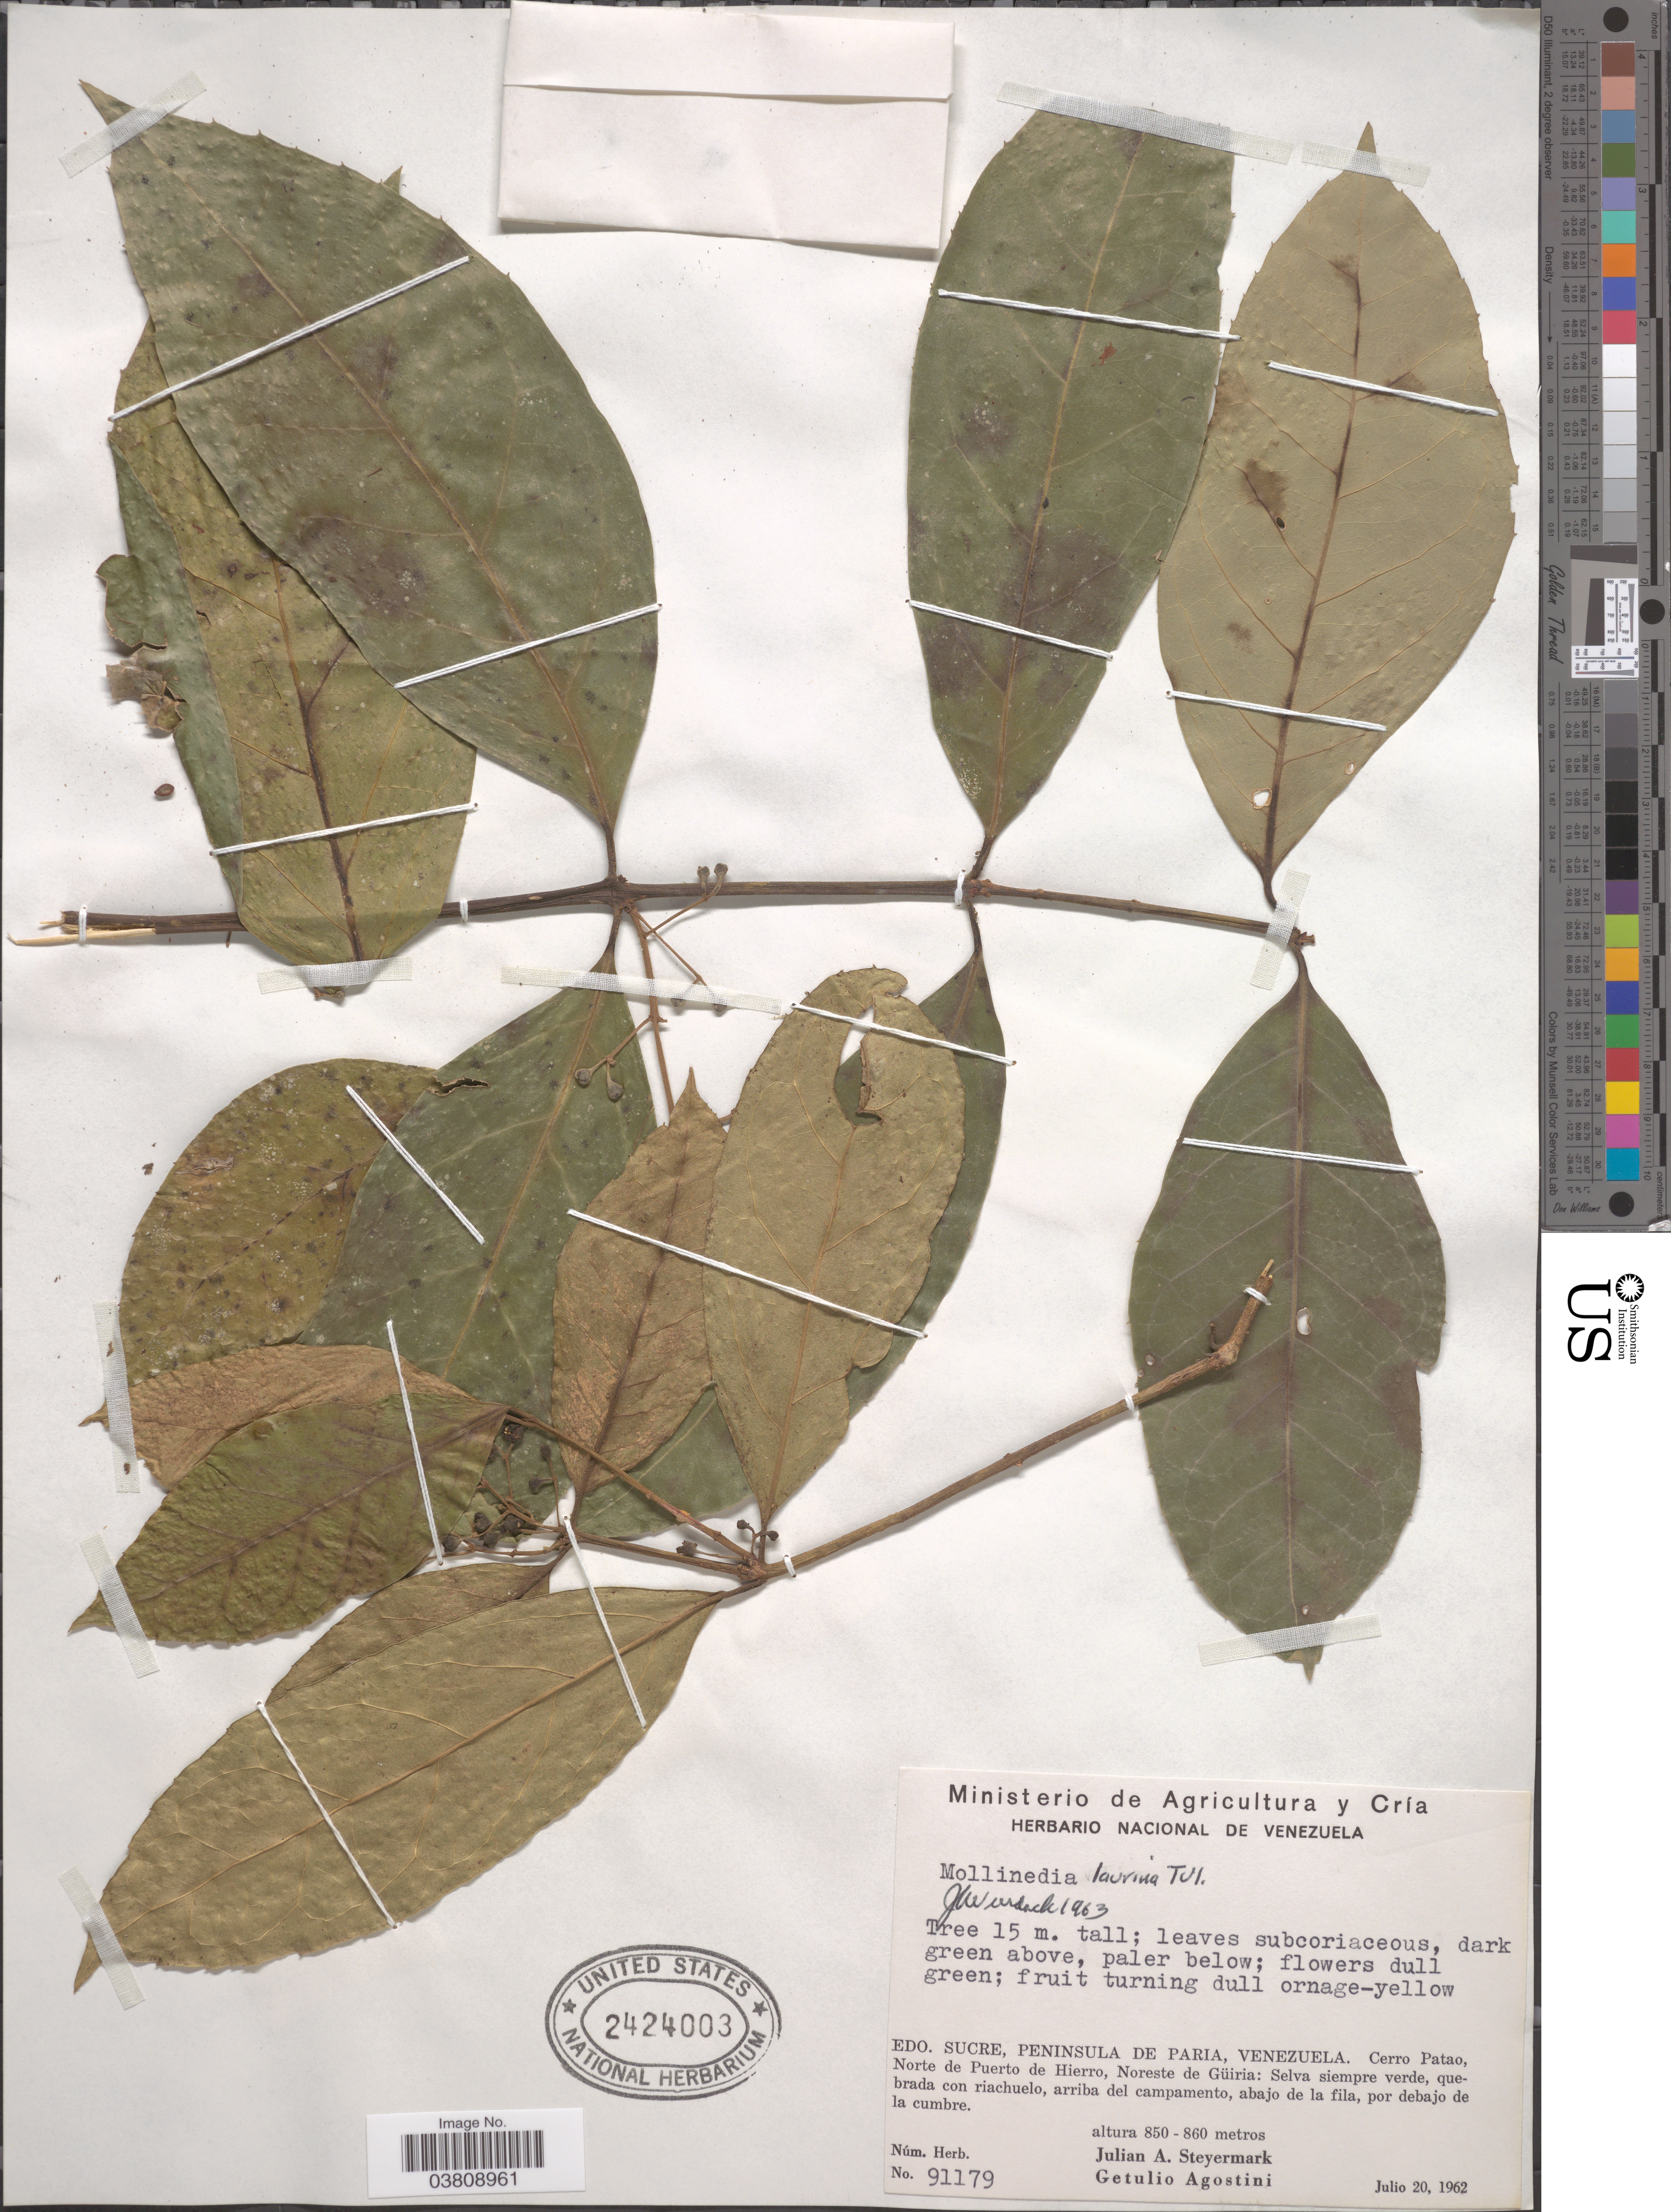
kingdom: Plantae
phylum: Tracheophyta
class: Magnoliopsida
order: Laurales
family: Monimiaceae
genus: Mollinedia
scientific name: Mollinedia laurina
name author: Tul.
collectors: J. Steyermark & G. Agostini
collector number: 91179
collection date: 1962-07-20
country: Venezuela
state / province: Sucre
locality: Peninsula De Paria: Cerro Patao, Norte de Puerto de Hierro, Noreste de Güiria: Selva siempre verde, quebrada con riachuelo, arriba del campamento, abajo de la fila, por debajo de la cumbre.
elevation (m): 850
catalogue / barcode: US 2424003